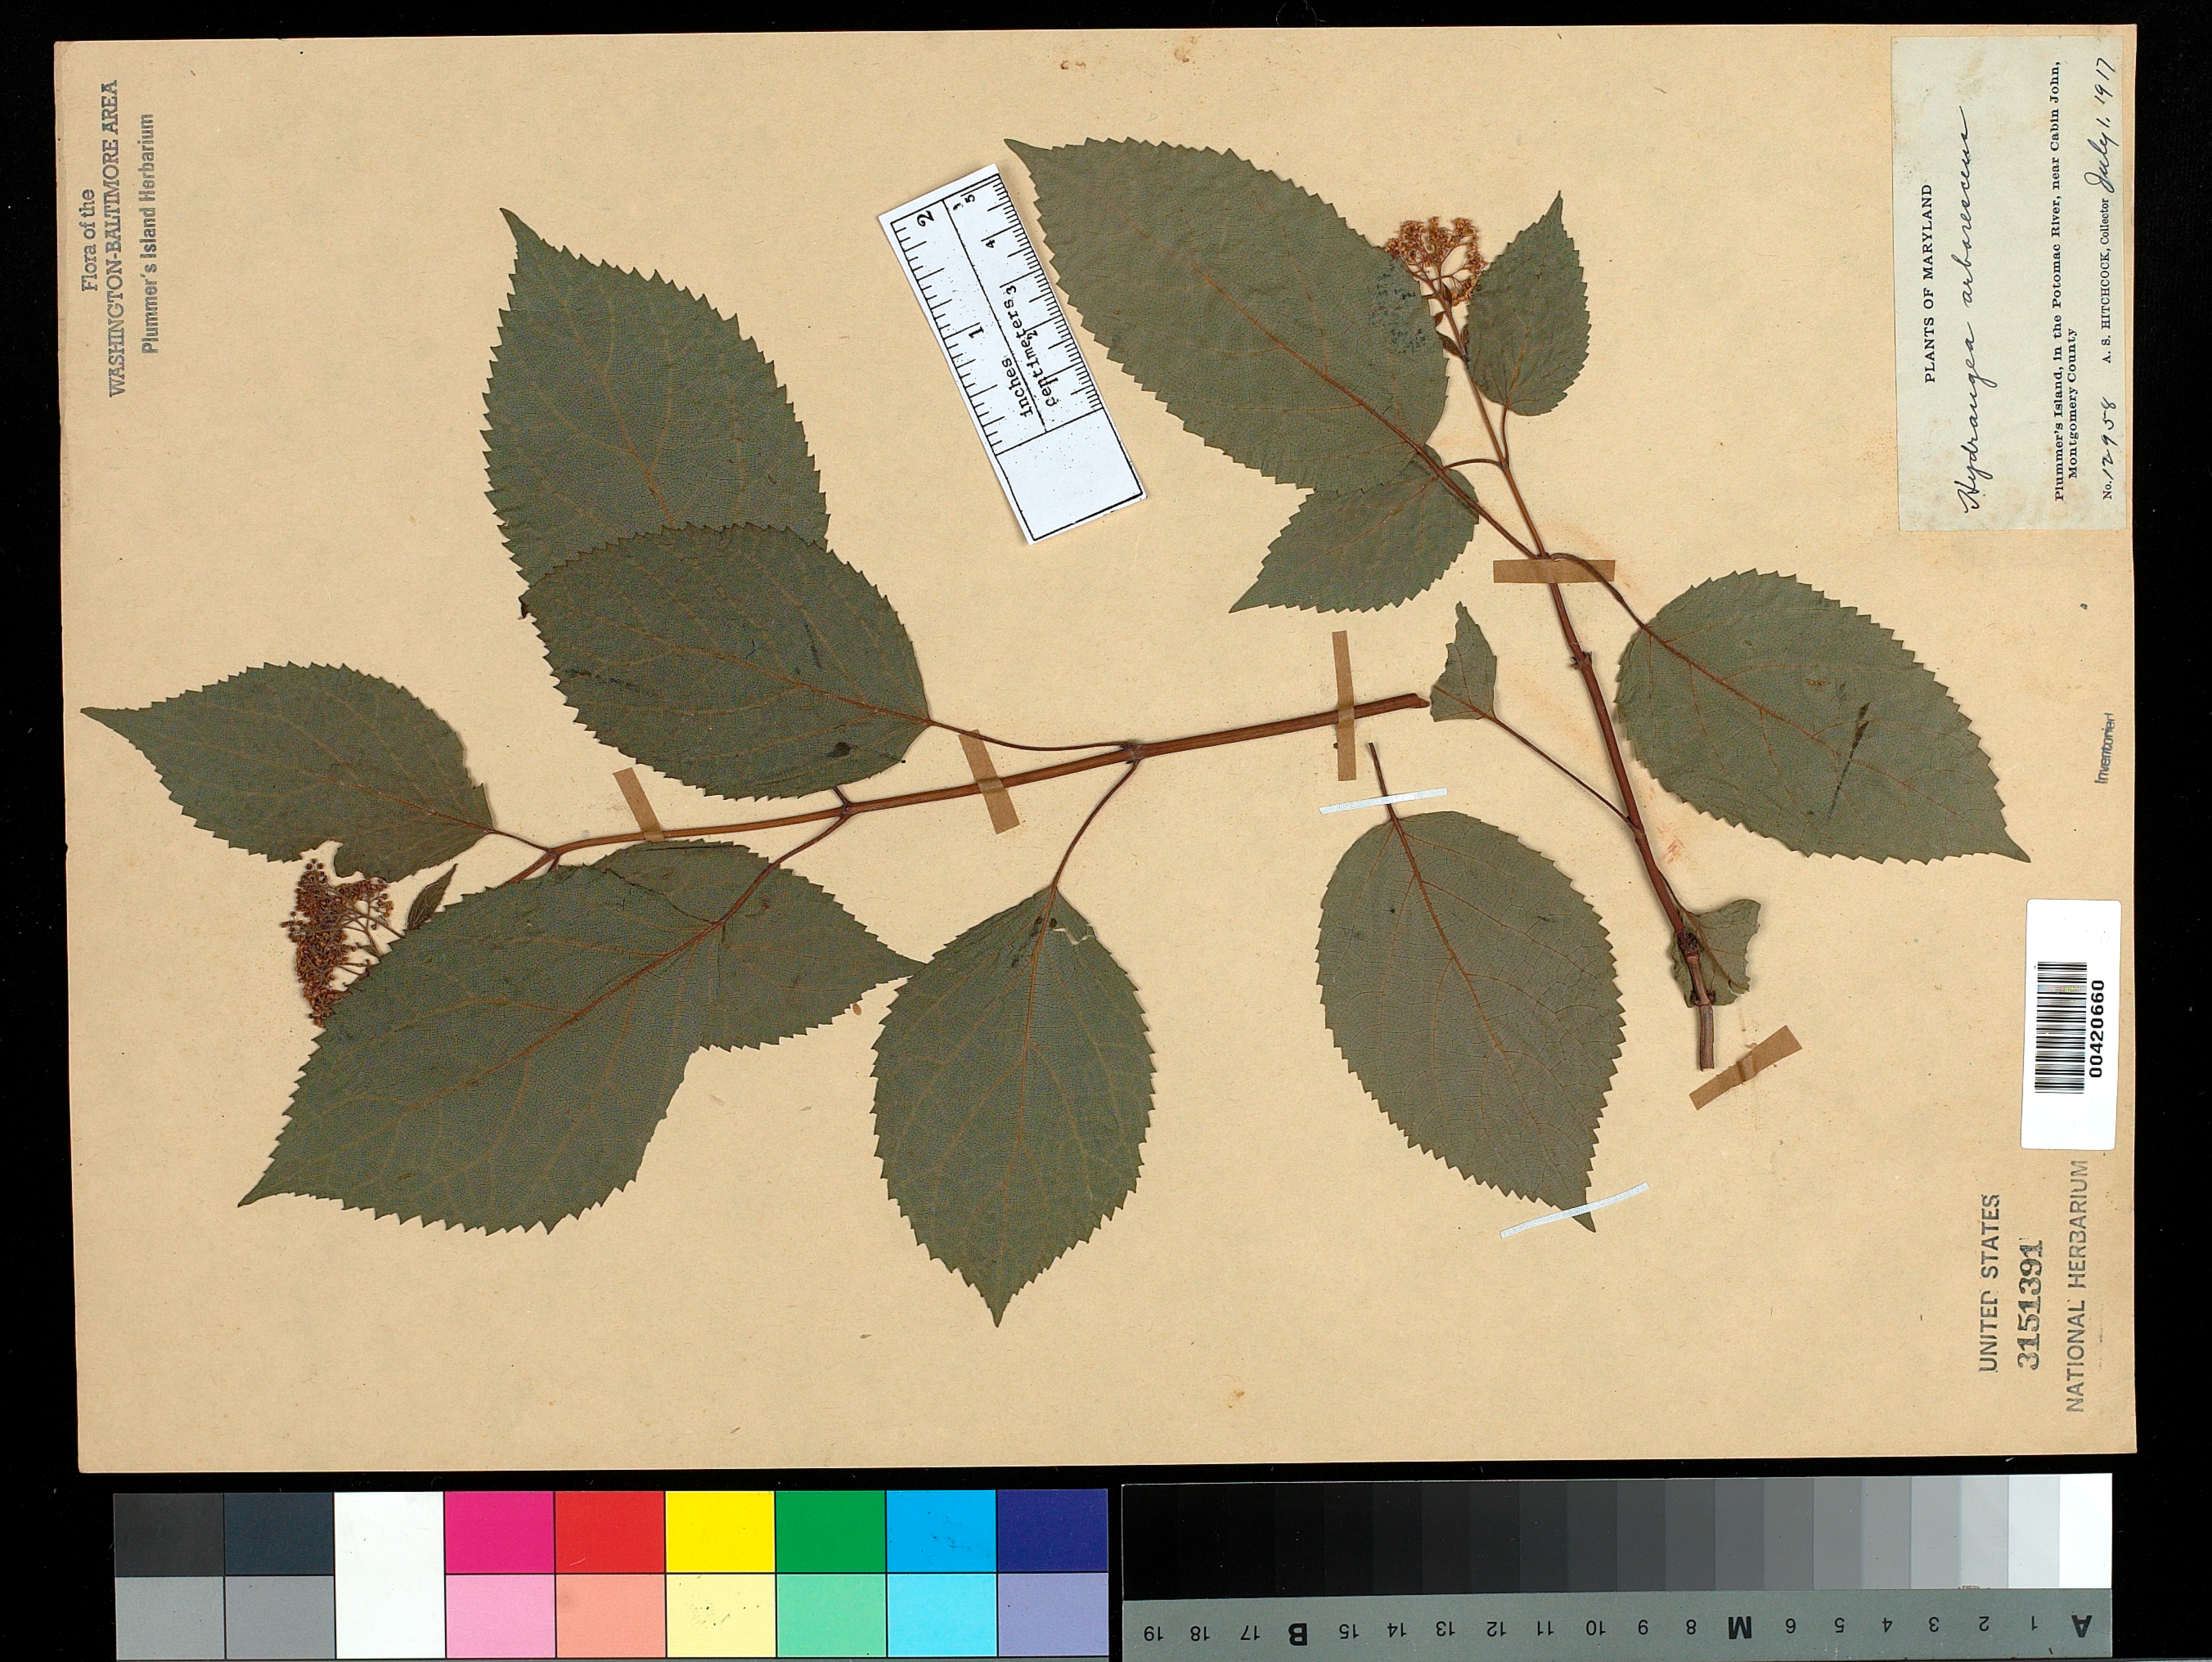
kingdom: Plantae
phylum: Tracheophyta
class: Magnoliopsida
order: Cornales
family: Hydrangeaceae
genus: Hydrangea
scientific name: Hydrangea arborescens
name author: L.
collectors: A. S. Hitchcock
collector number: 12958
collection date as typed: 01 Jul 1917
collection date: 1917-07-01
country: United States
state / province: Maryland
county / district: Montgomery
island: Plummers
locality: Plummer's Island C. & O. Canal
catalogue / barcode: US 3151391